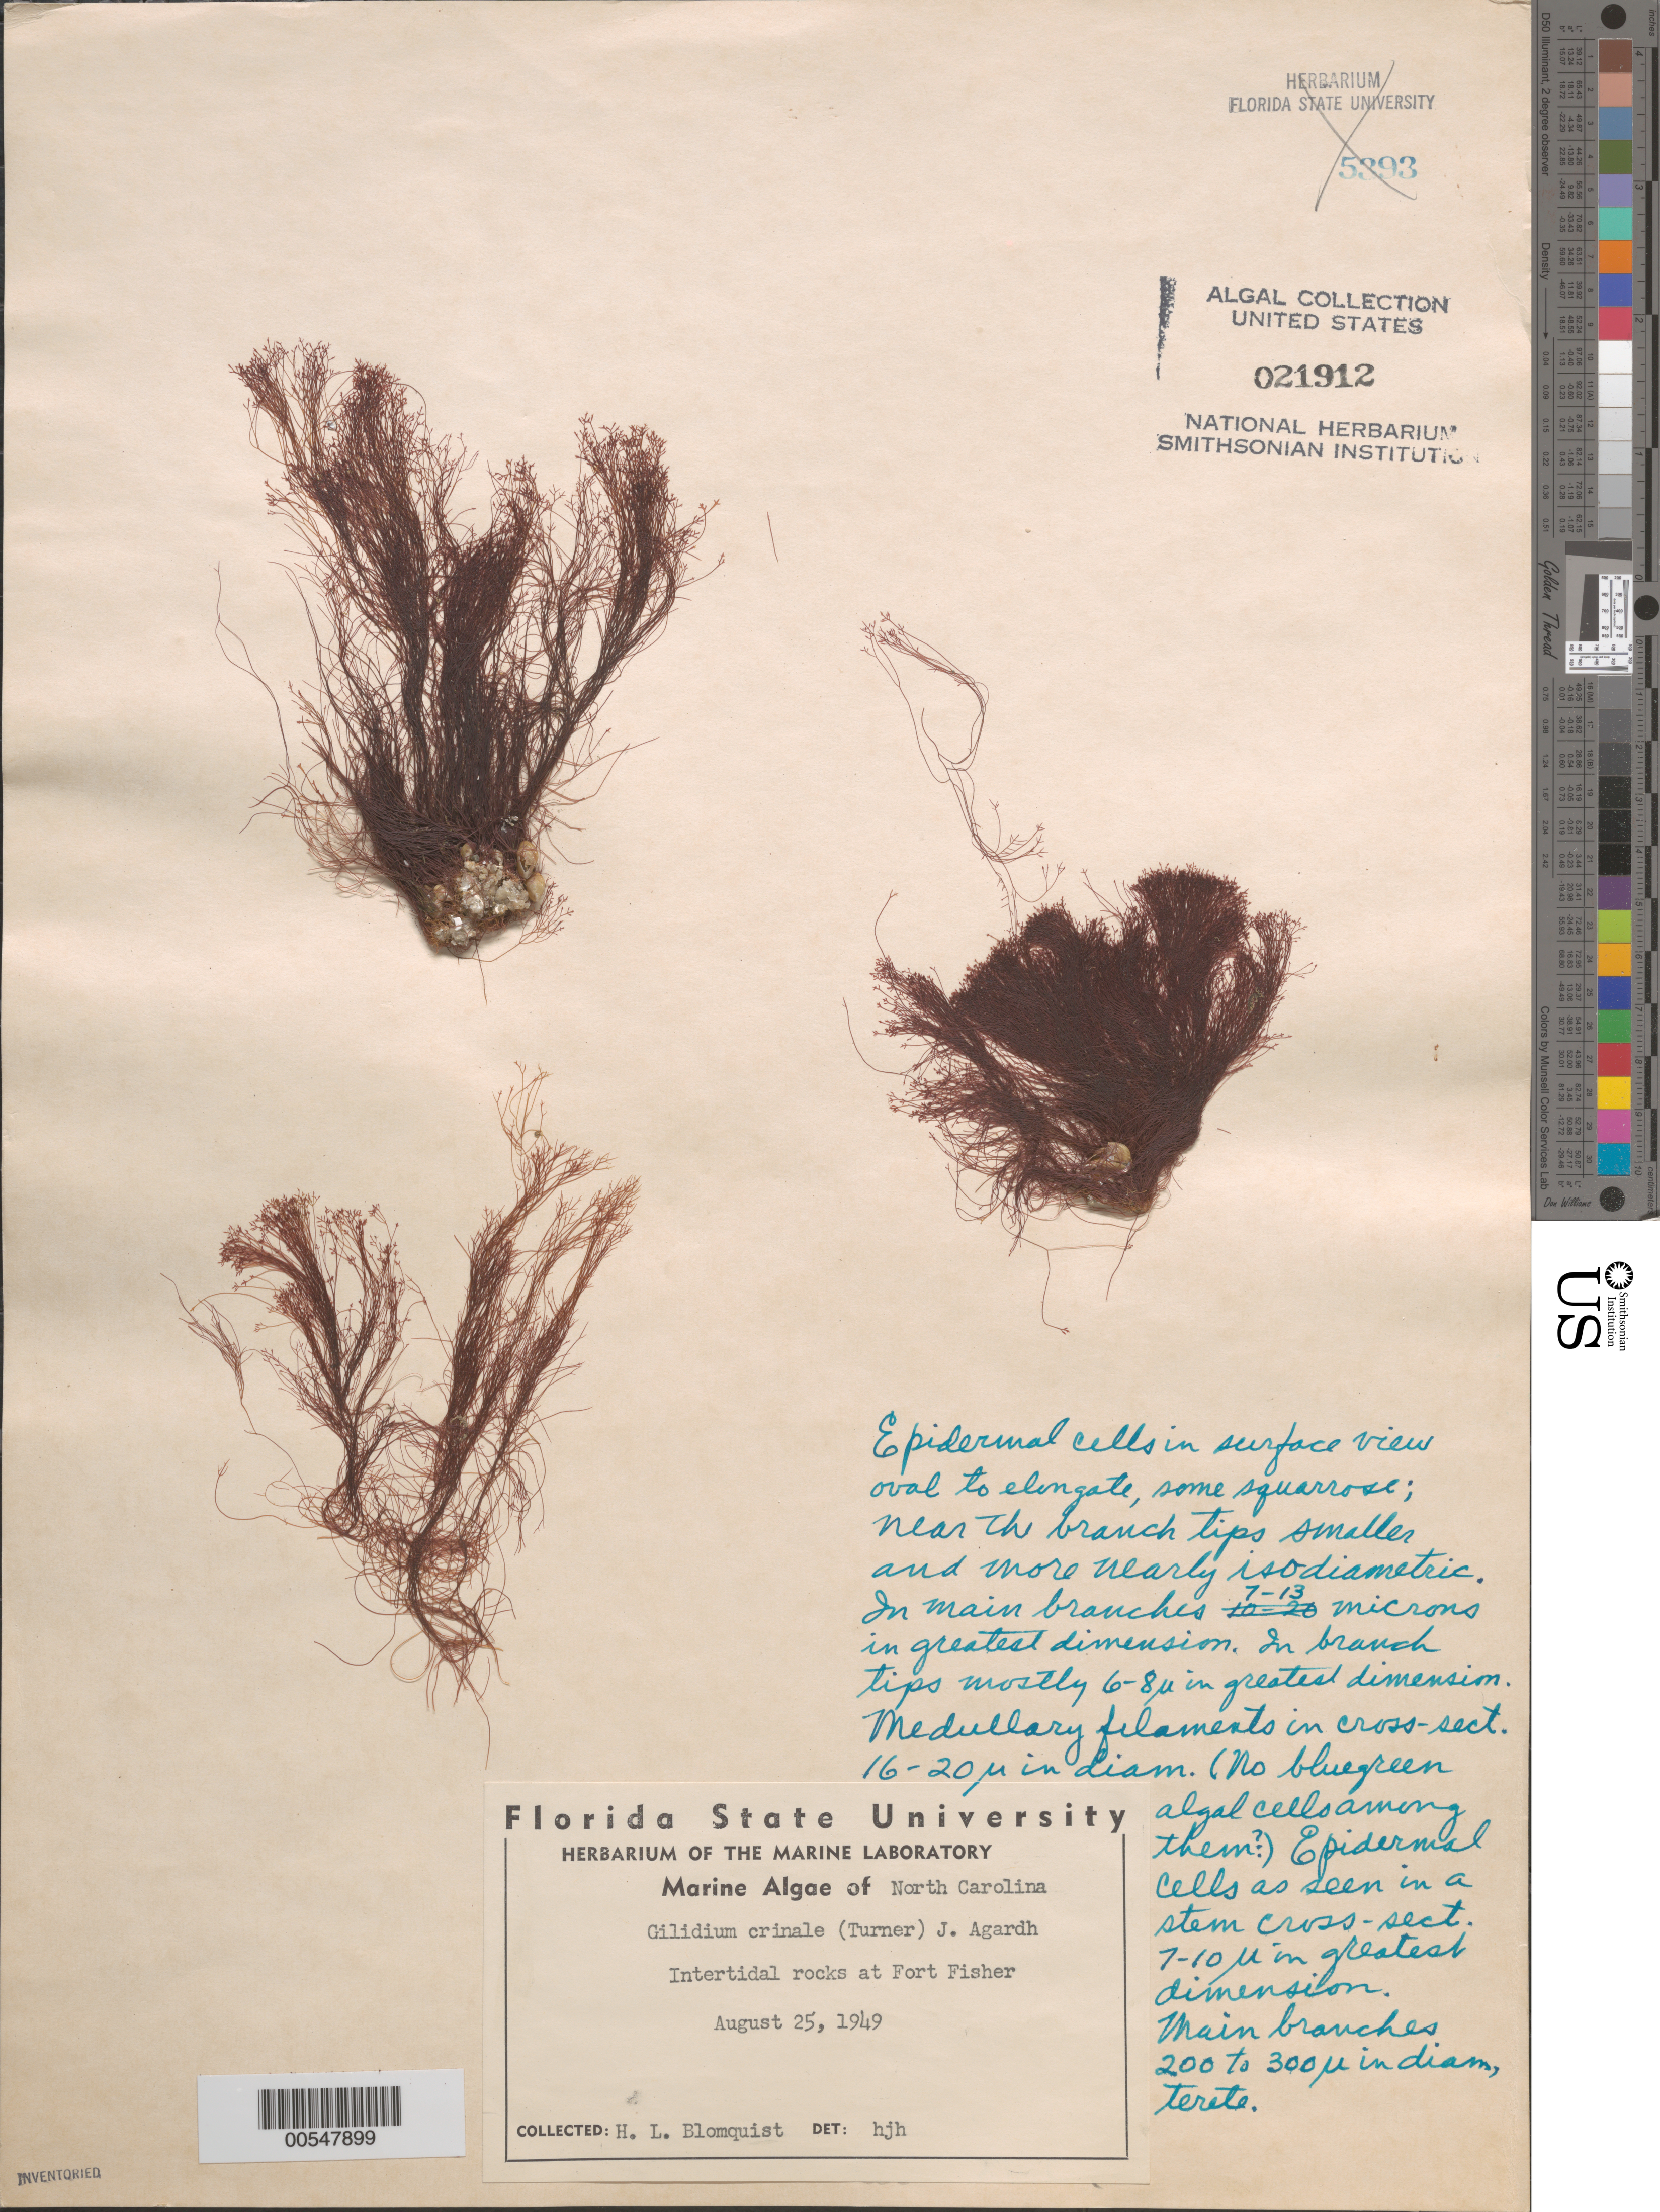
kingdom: Plantae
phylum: Rhodophyta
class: Florideophyceae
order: Gelidiales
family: Gelidiaceae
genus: Gelidium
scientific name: Gelidium crinale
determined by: Humm, Harold J.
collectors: H. Blomquist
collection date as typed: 25 Aug 1949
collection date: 1949-08-25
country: United States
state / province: North Carolina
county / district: New Hanover County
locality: Fort Fisher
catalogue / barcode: US 21912